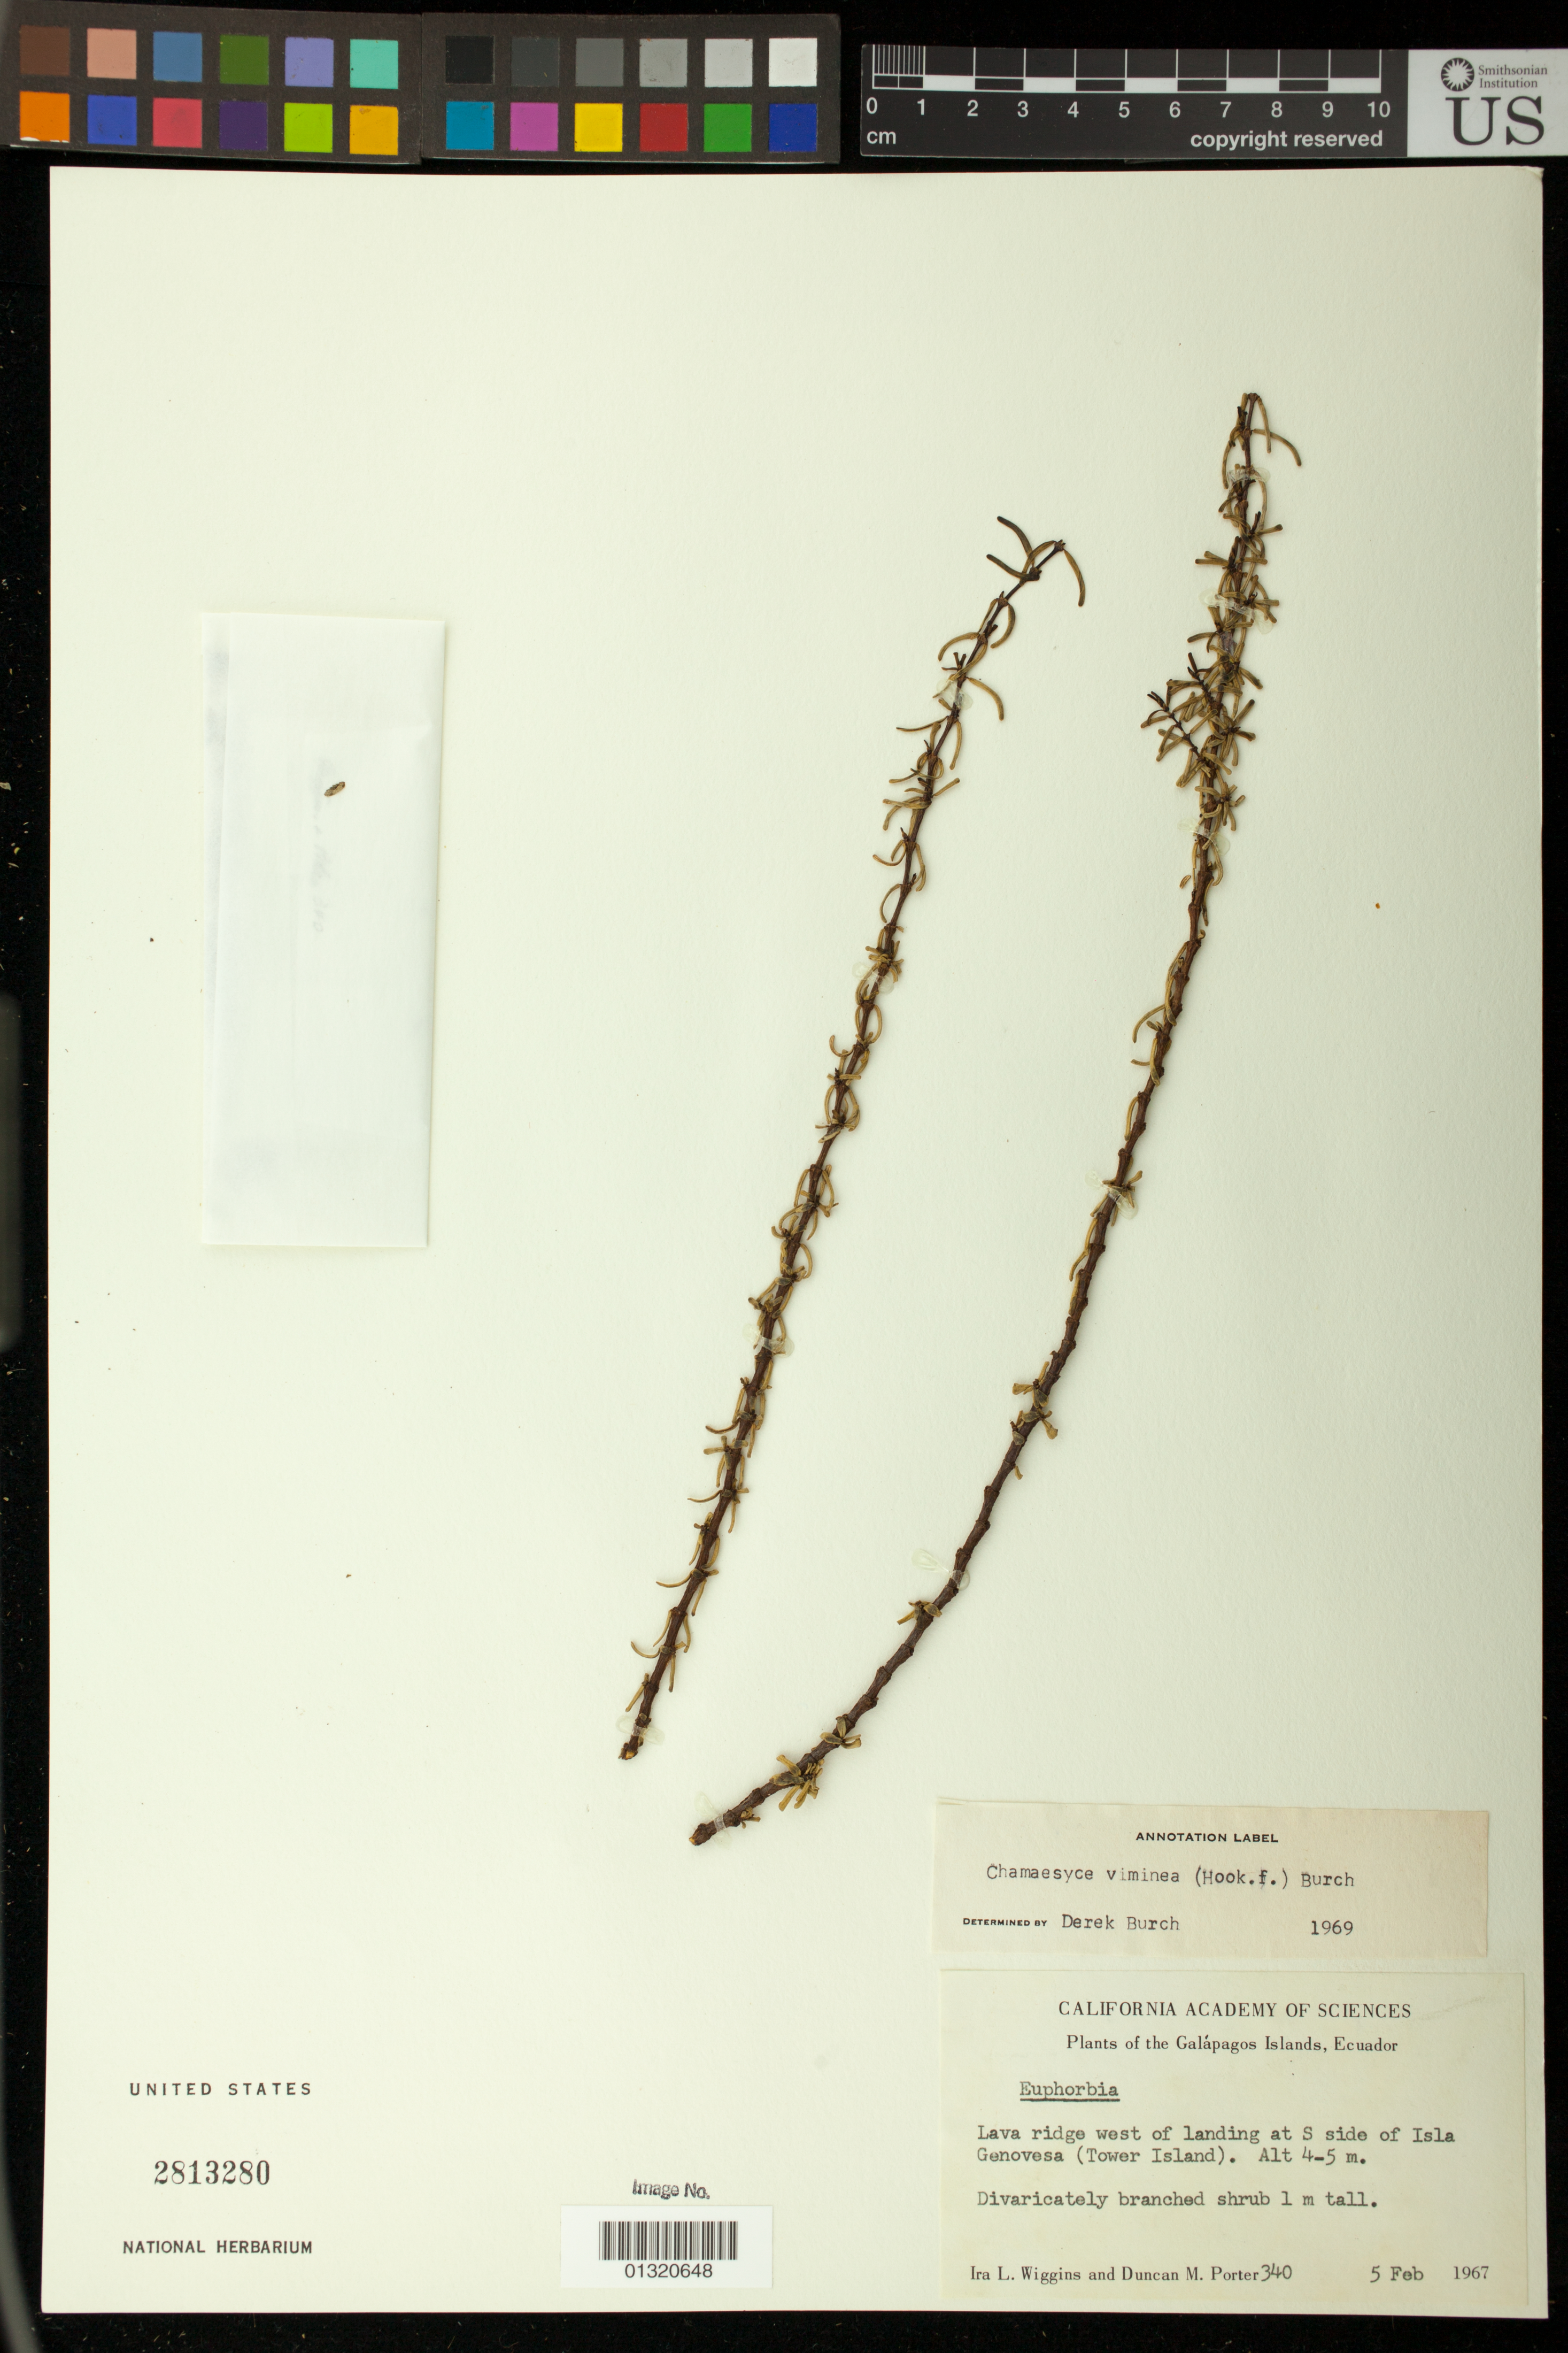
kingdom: Plantae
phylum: Tracheophyta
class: Magnoliopsida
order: Malpighiales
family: Euphorbiaceae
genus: Euphorbia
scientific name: Euphorbia viminea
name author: Hook. f.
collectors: I. L. Wiggins & D. Porter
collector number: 340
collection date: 1967-02-05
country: Ecuador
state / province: Colón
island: Tower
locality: Lava ridge west of landing at S side of Isla Genovesa (Tower Island)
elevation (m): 4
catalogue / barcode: US 2813280